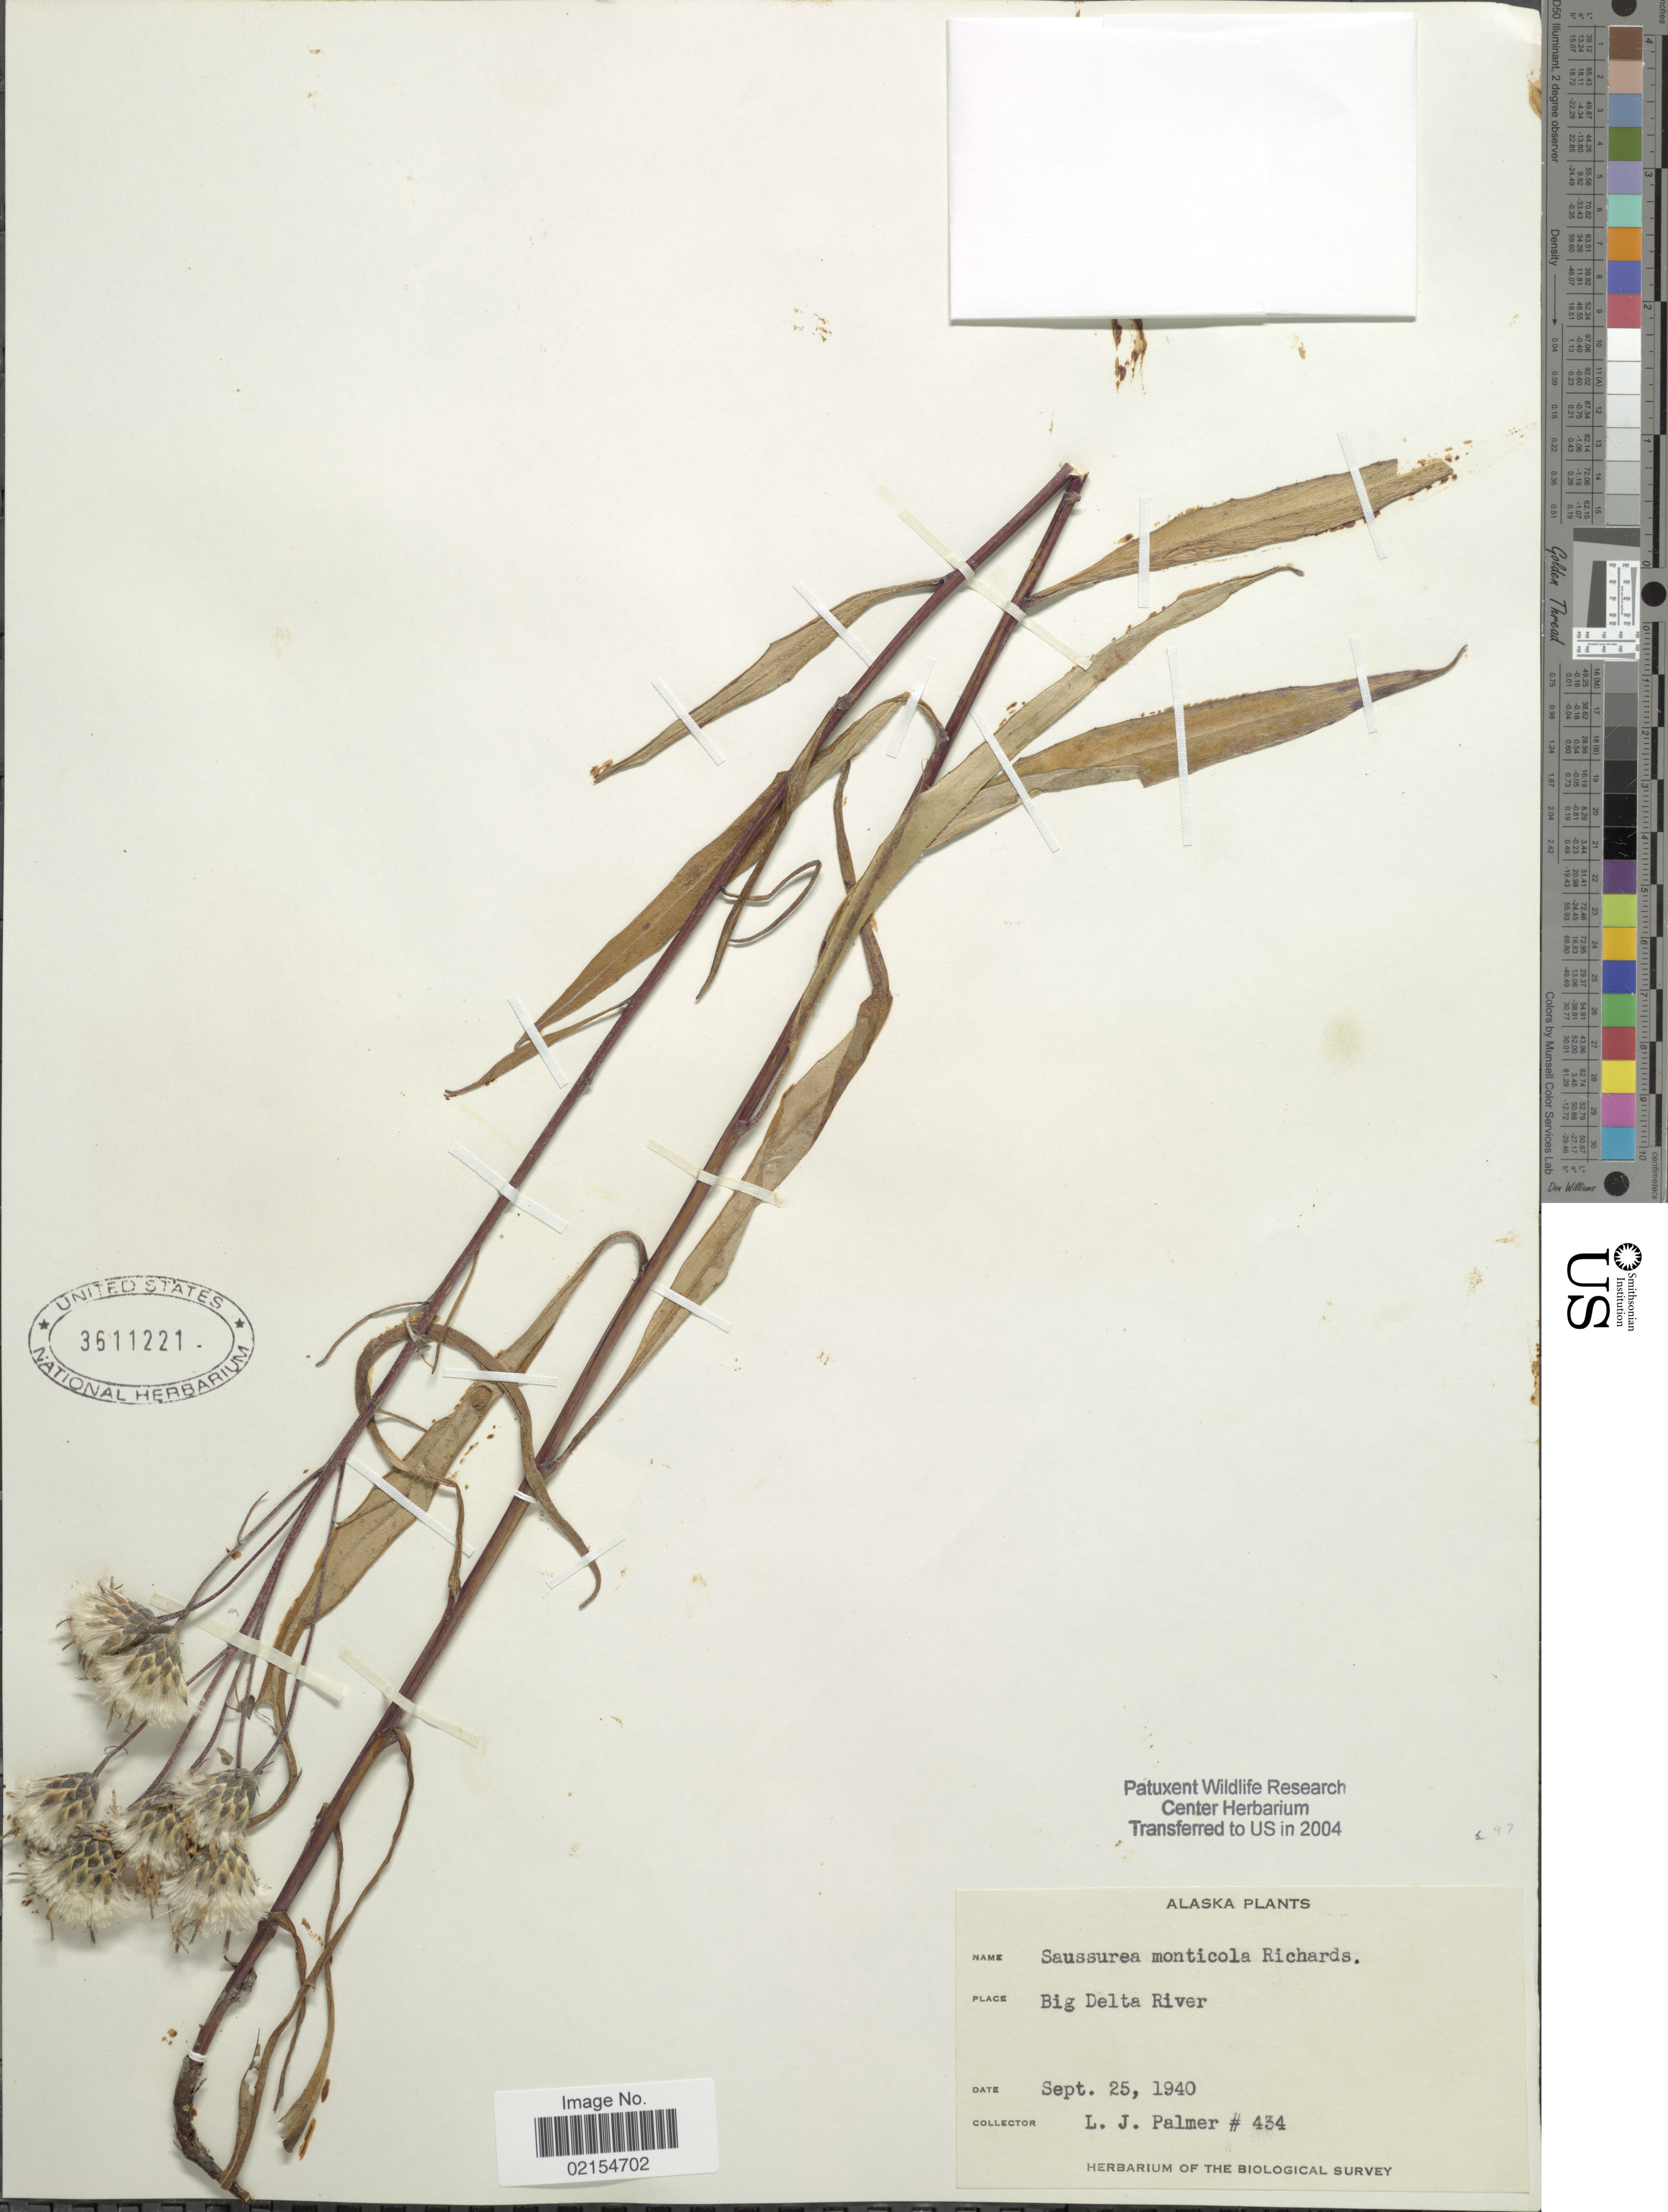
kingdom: Plantae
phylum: Tracheophyta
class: Magnoliopsida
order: Asterales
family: Asteraceae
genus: Saussurea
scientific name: Saussurea angustifolia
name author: (L.) DC.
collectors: L. J. Palmer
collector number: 434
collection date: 1940-09-25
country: United States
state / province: Alaska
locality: Big Delta River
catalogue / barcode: US 3611221